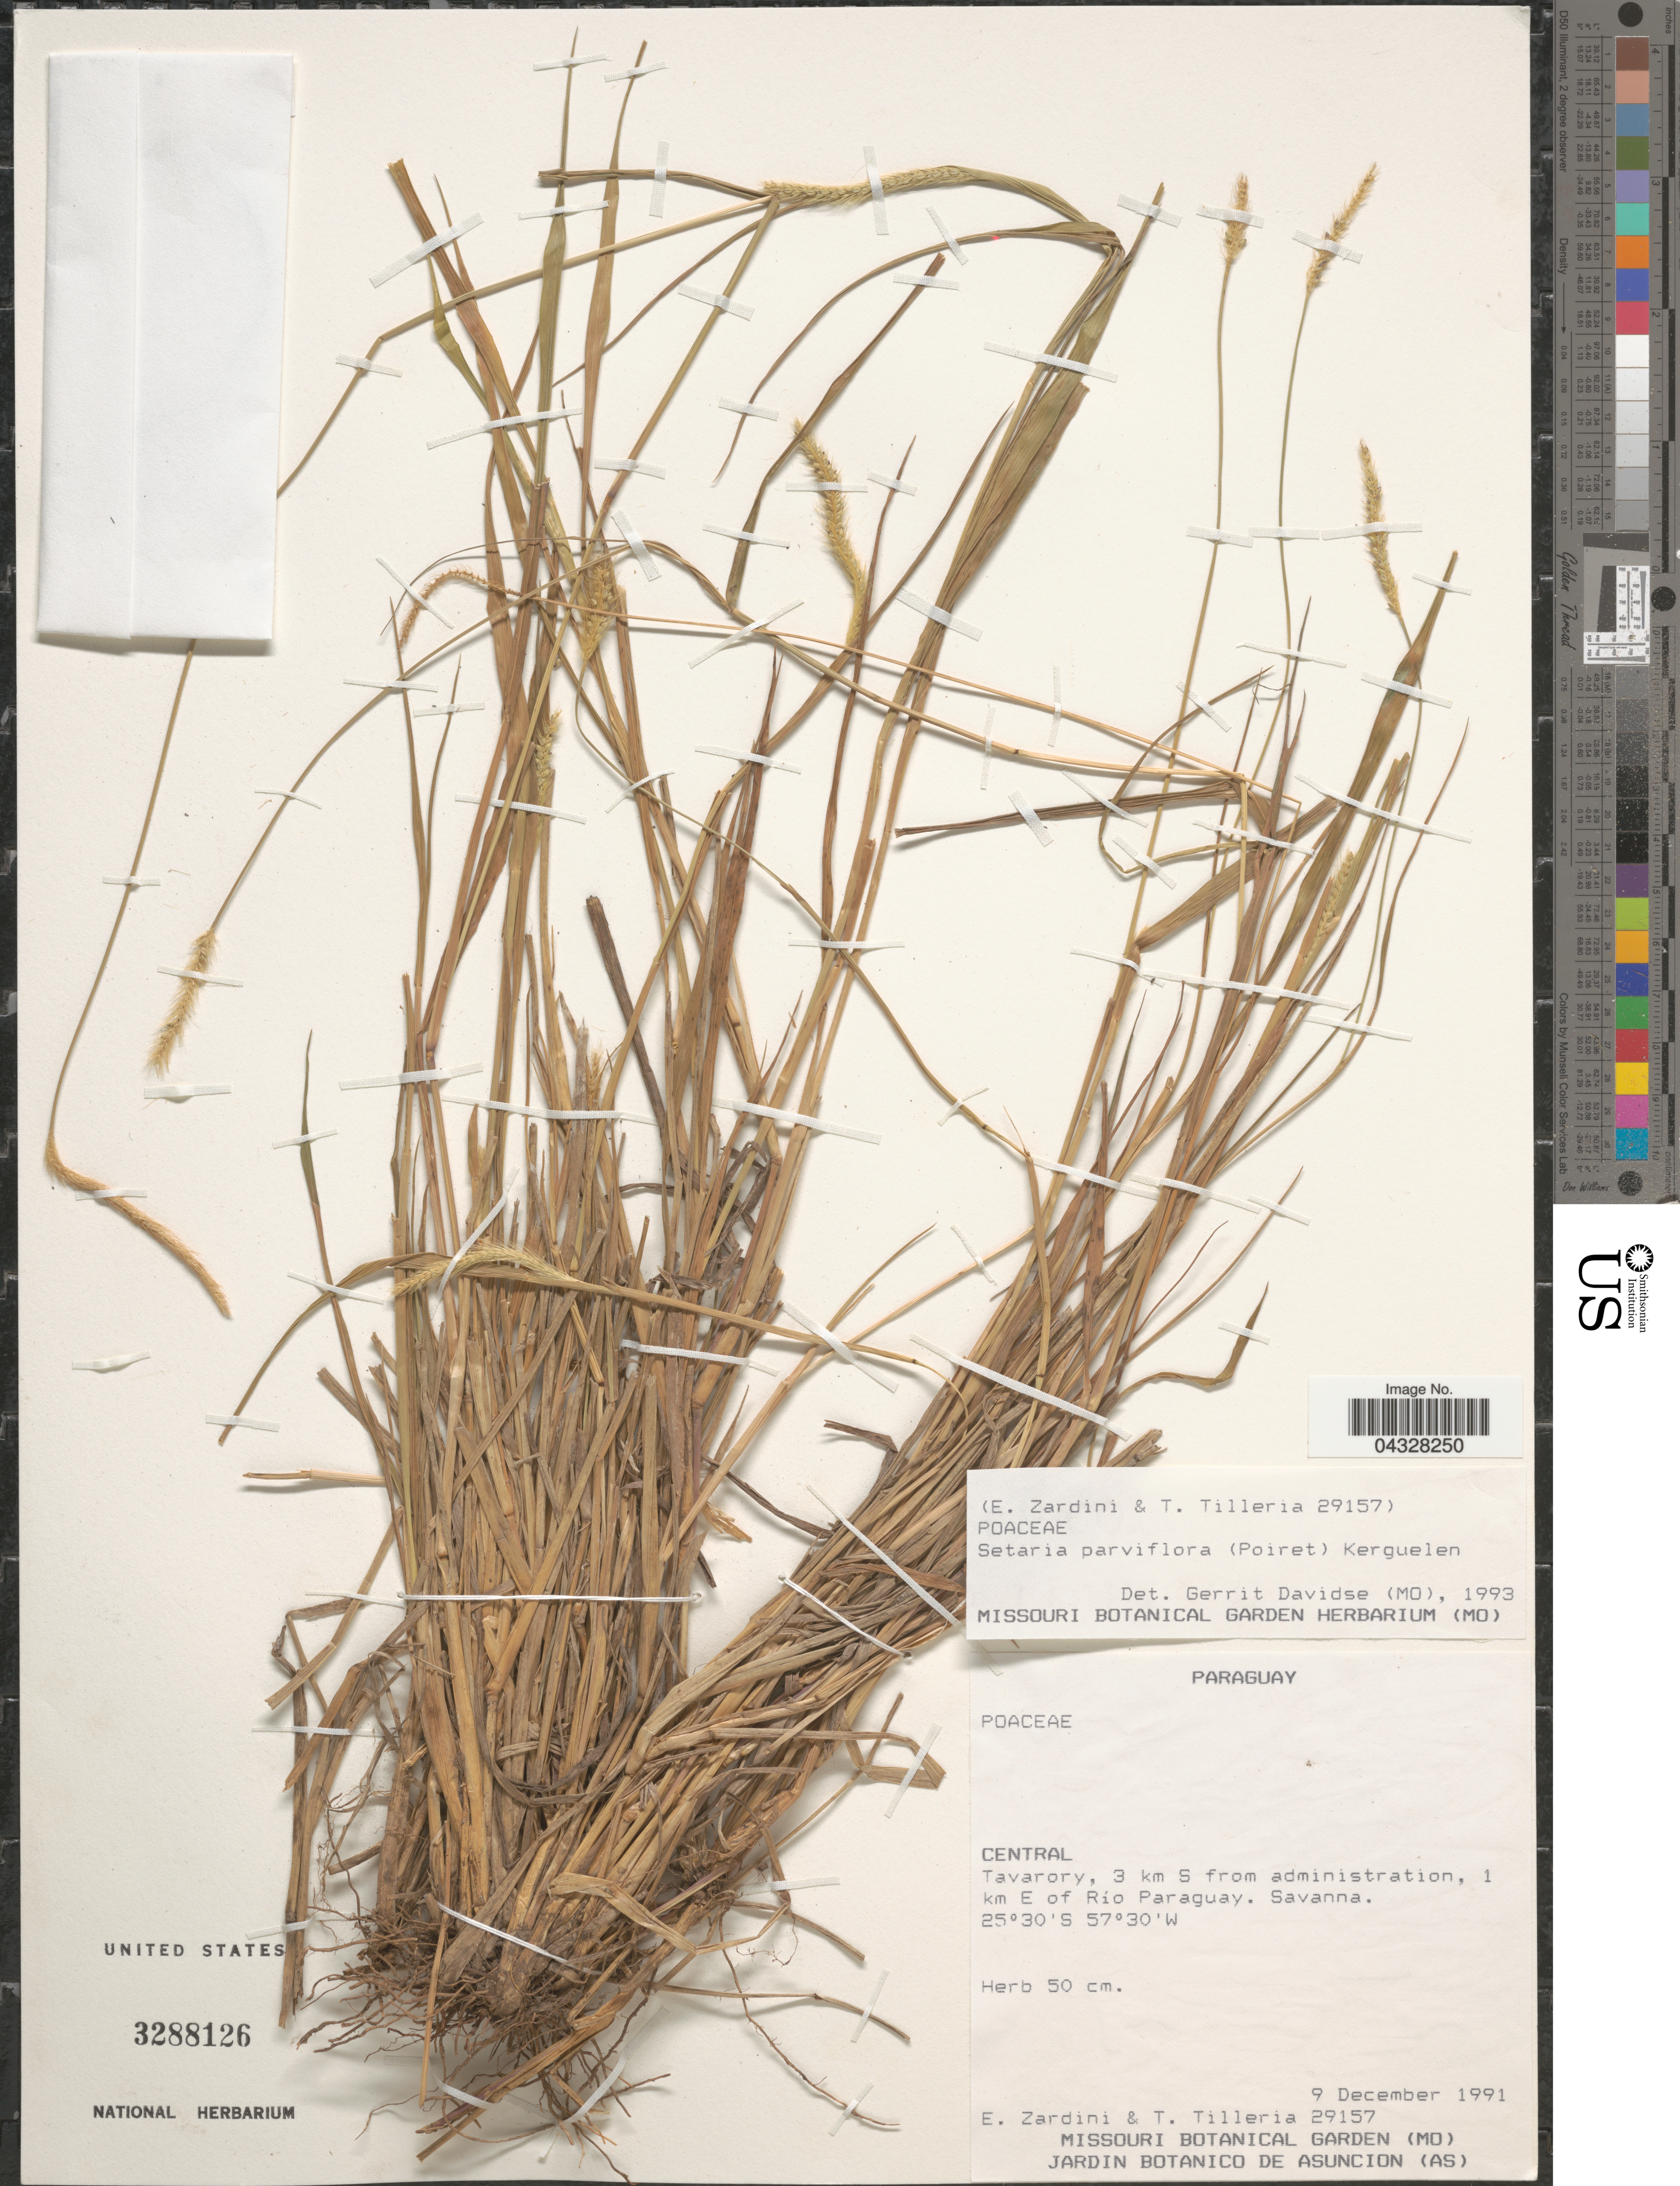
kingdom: Plantae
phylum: Tracheophyta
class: Liliopsida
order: Poales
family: Poaceae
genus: Setaria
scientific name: Setaria parviflora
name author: (Poir.) Kerguélen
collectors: E. Zardini & T. Tilleria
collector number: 29157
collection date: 1991-12-09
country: Paraguay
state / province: Central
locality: Tavarory, 3 km S from aministration, 1 km E of Río Paraguay. Savanna.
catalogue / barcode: US 3288126